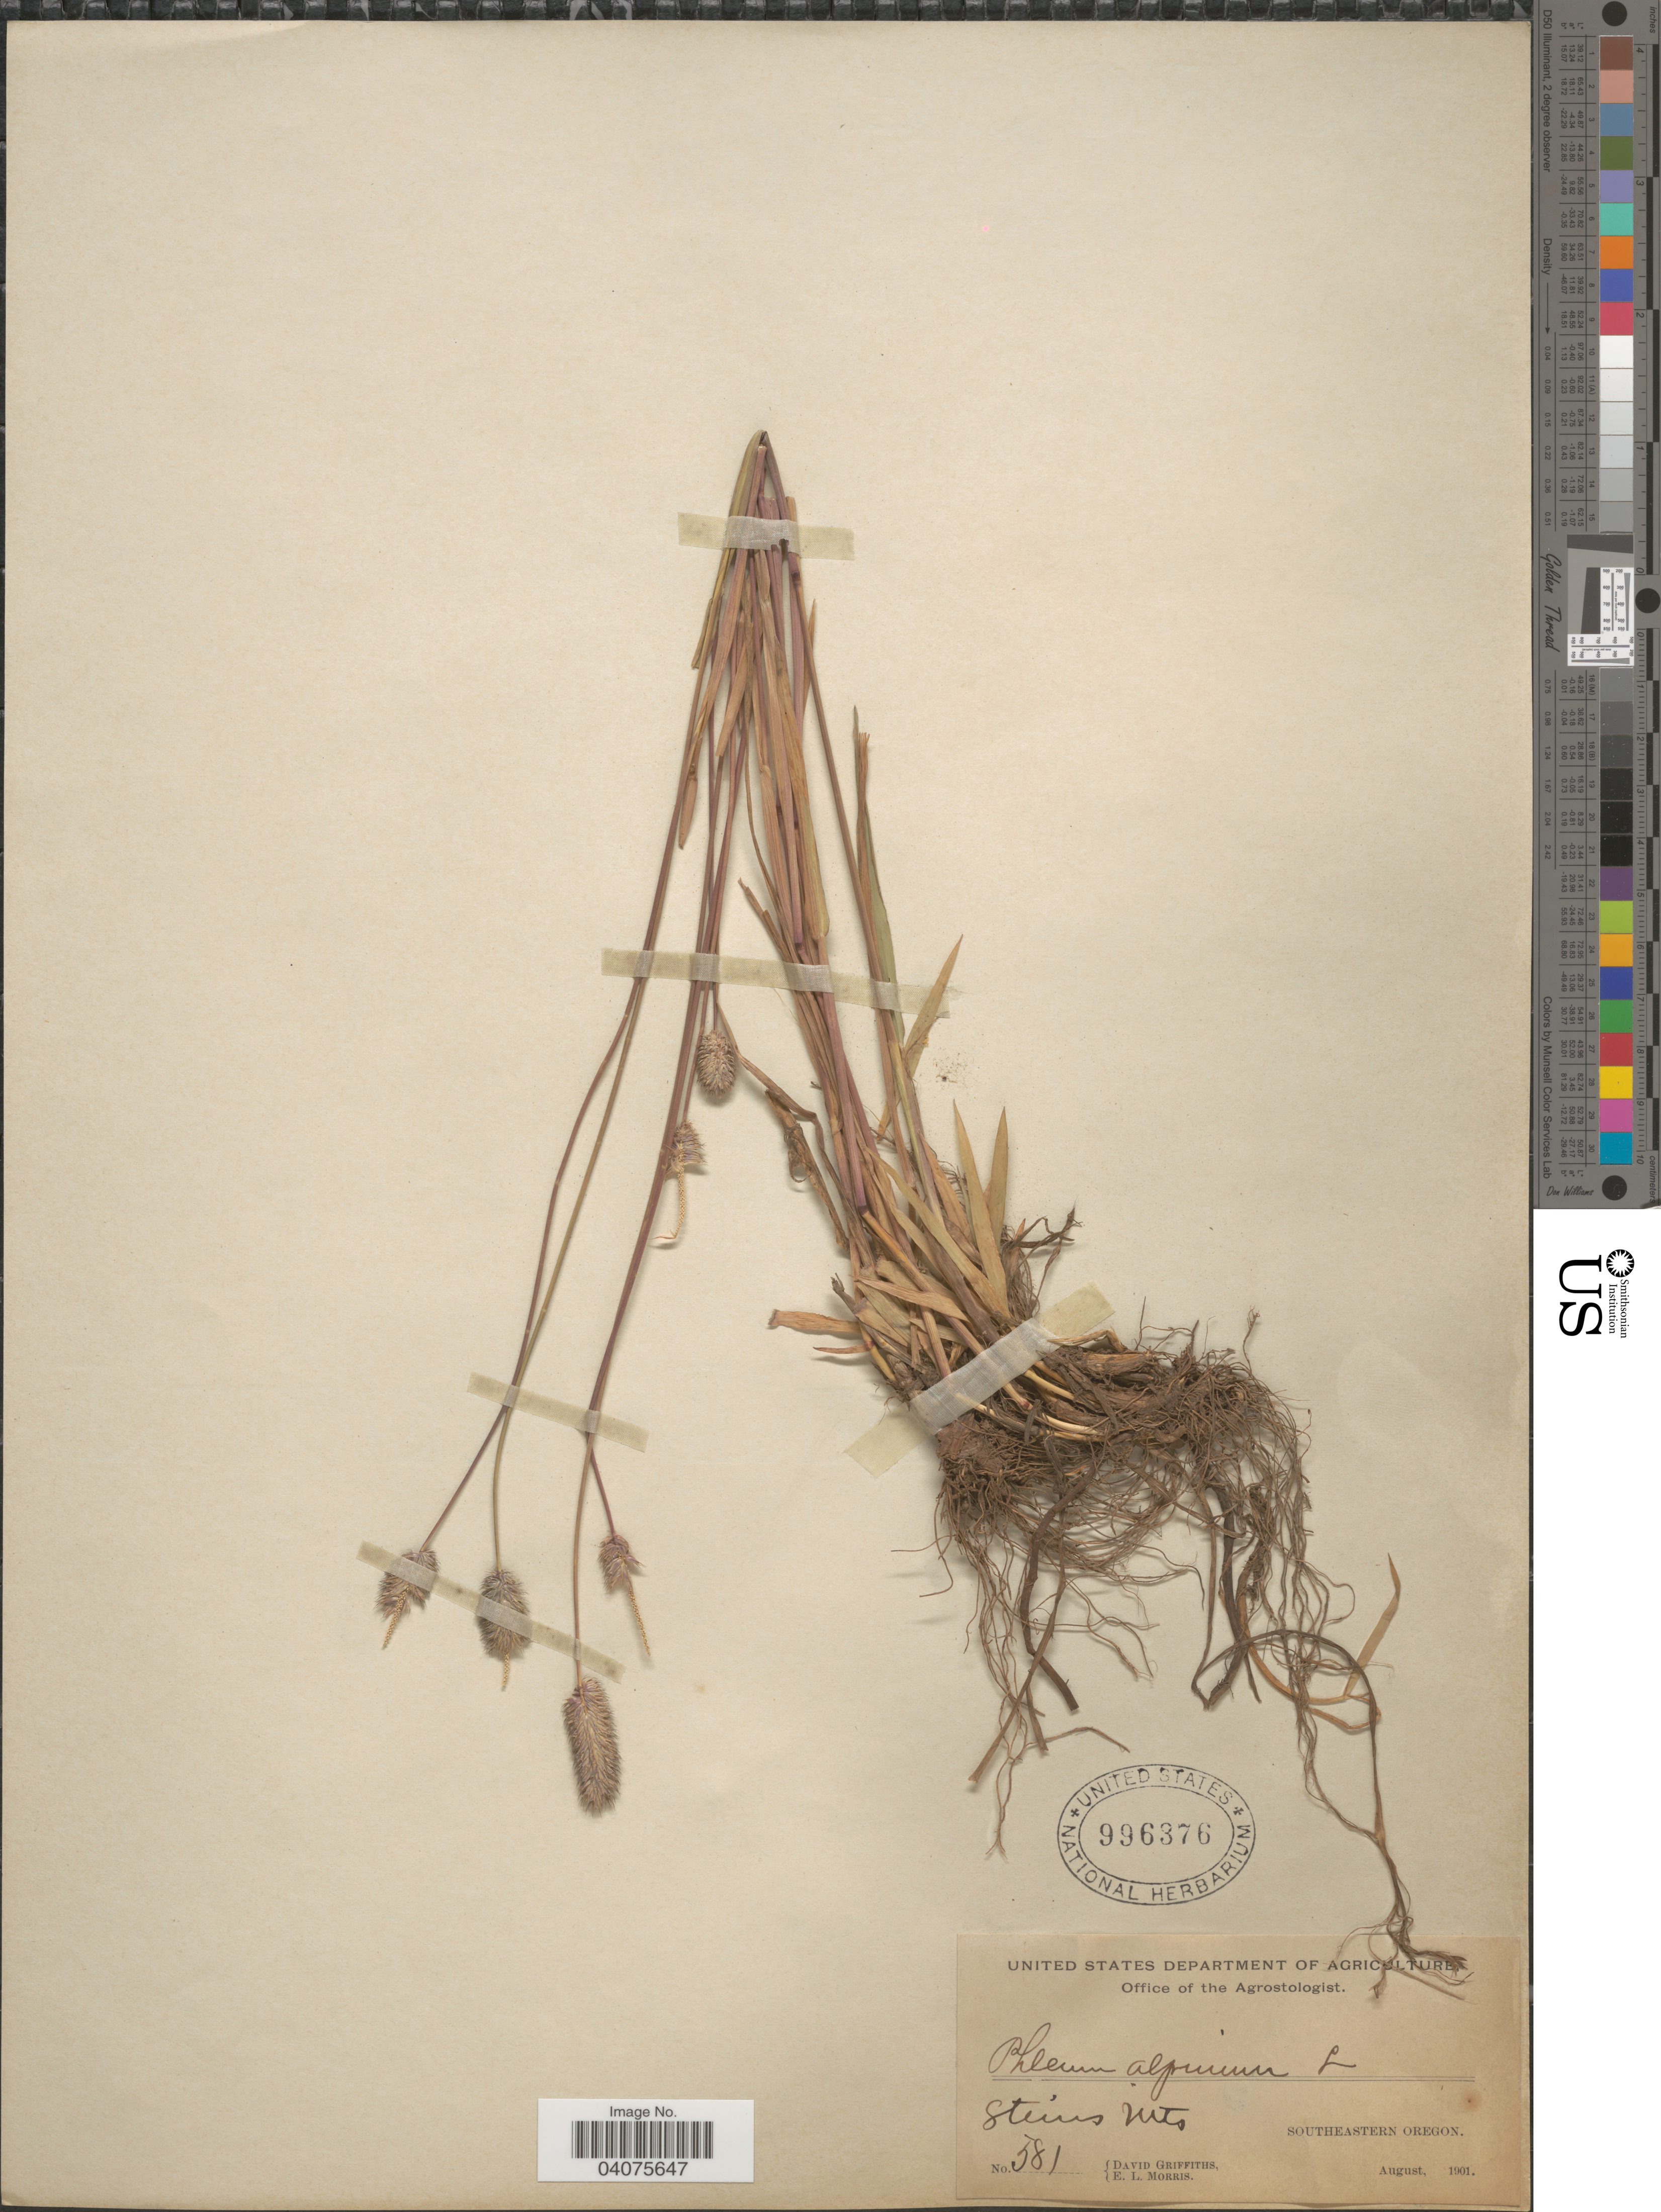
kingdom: Plantae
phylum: Tracheophyta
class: Liliopsida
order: Poales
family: Poaceae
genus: Phleum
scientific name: Phleum alpinum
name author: L.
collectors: D. Griffiths & E. Morris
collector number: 581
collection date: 1901-08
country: United States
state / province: Oregon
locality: Steins Mts. Southeastern Oregon.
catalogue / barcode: US 996376